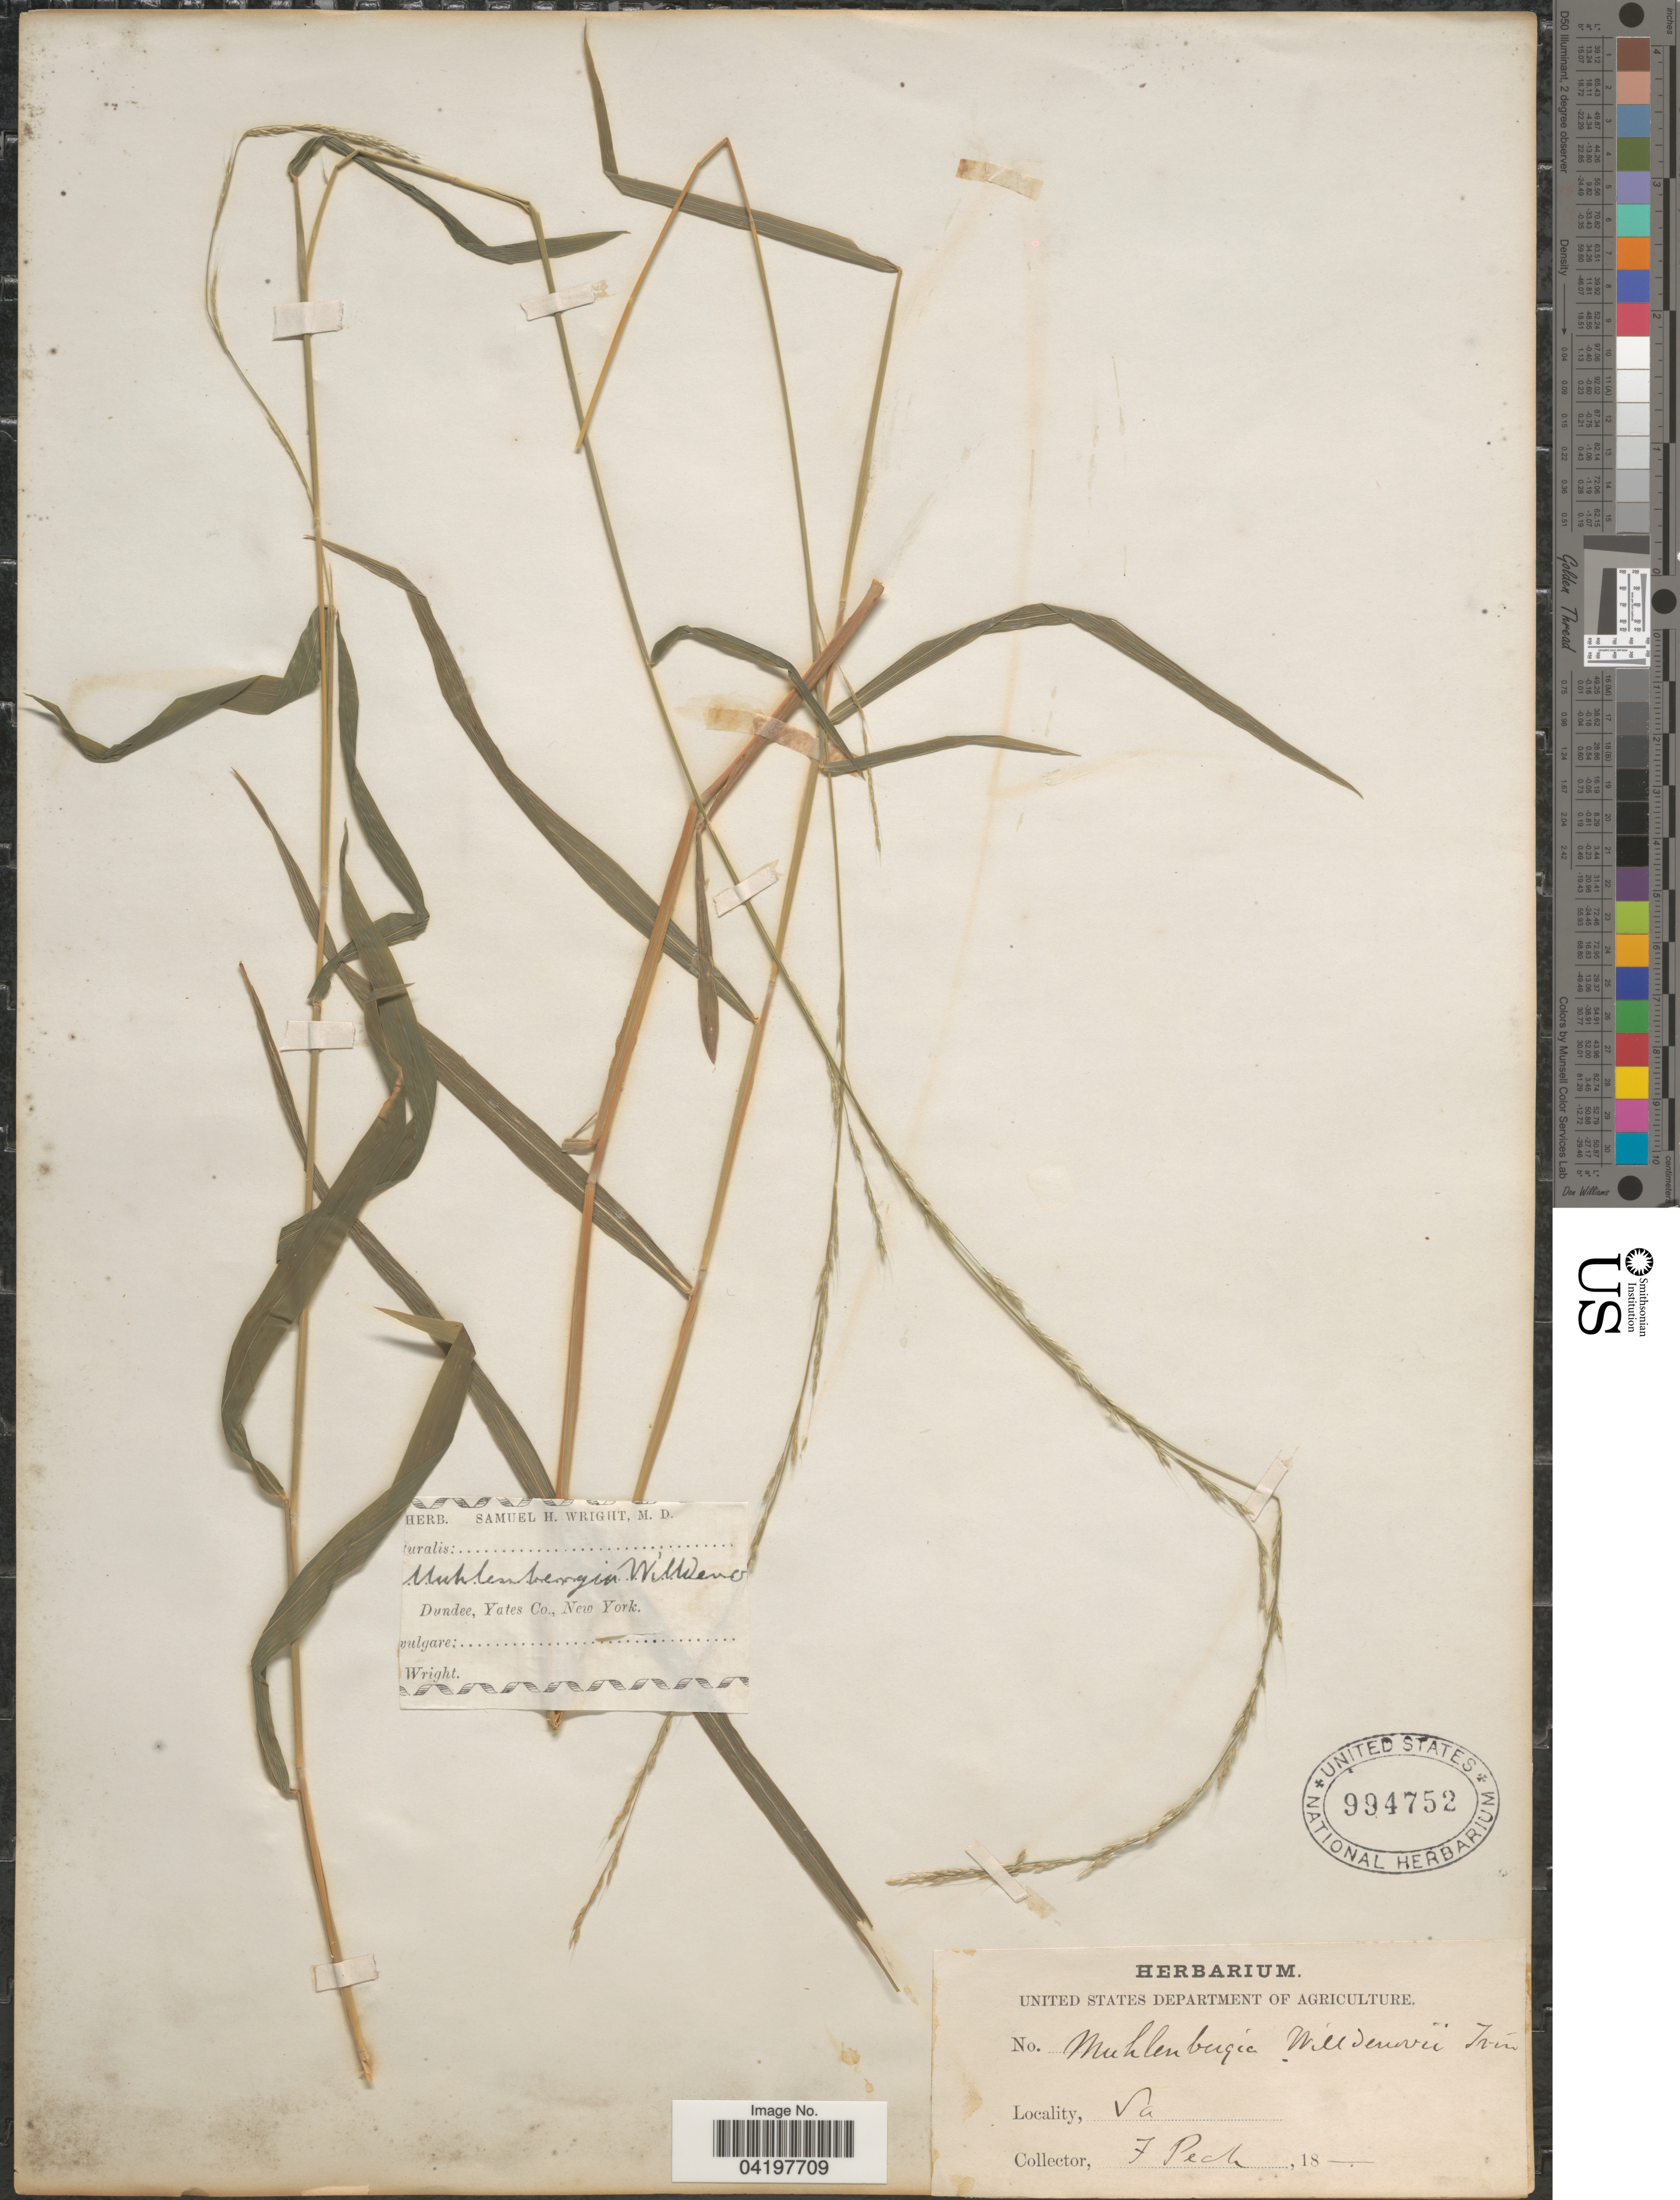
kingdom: Plantae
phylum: Tracheophyta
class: Liliopsida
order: Poales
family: Poaceae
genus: Muhlenbergia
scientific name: Muhlenbergia tenuiflora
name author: (Willd.) Britton, Stearns & Poggenb.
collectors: F. Peck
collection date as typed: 18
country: United States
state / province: Virginia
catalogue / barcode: US 994752